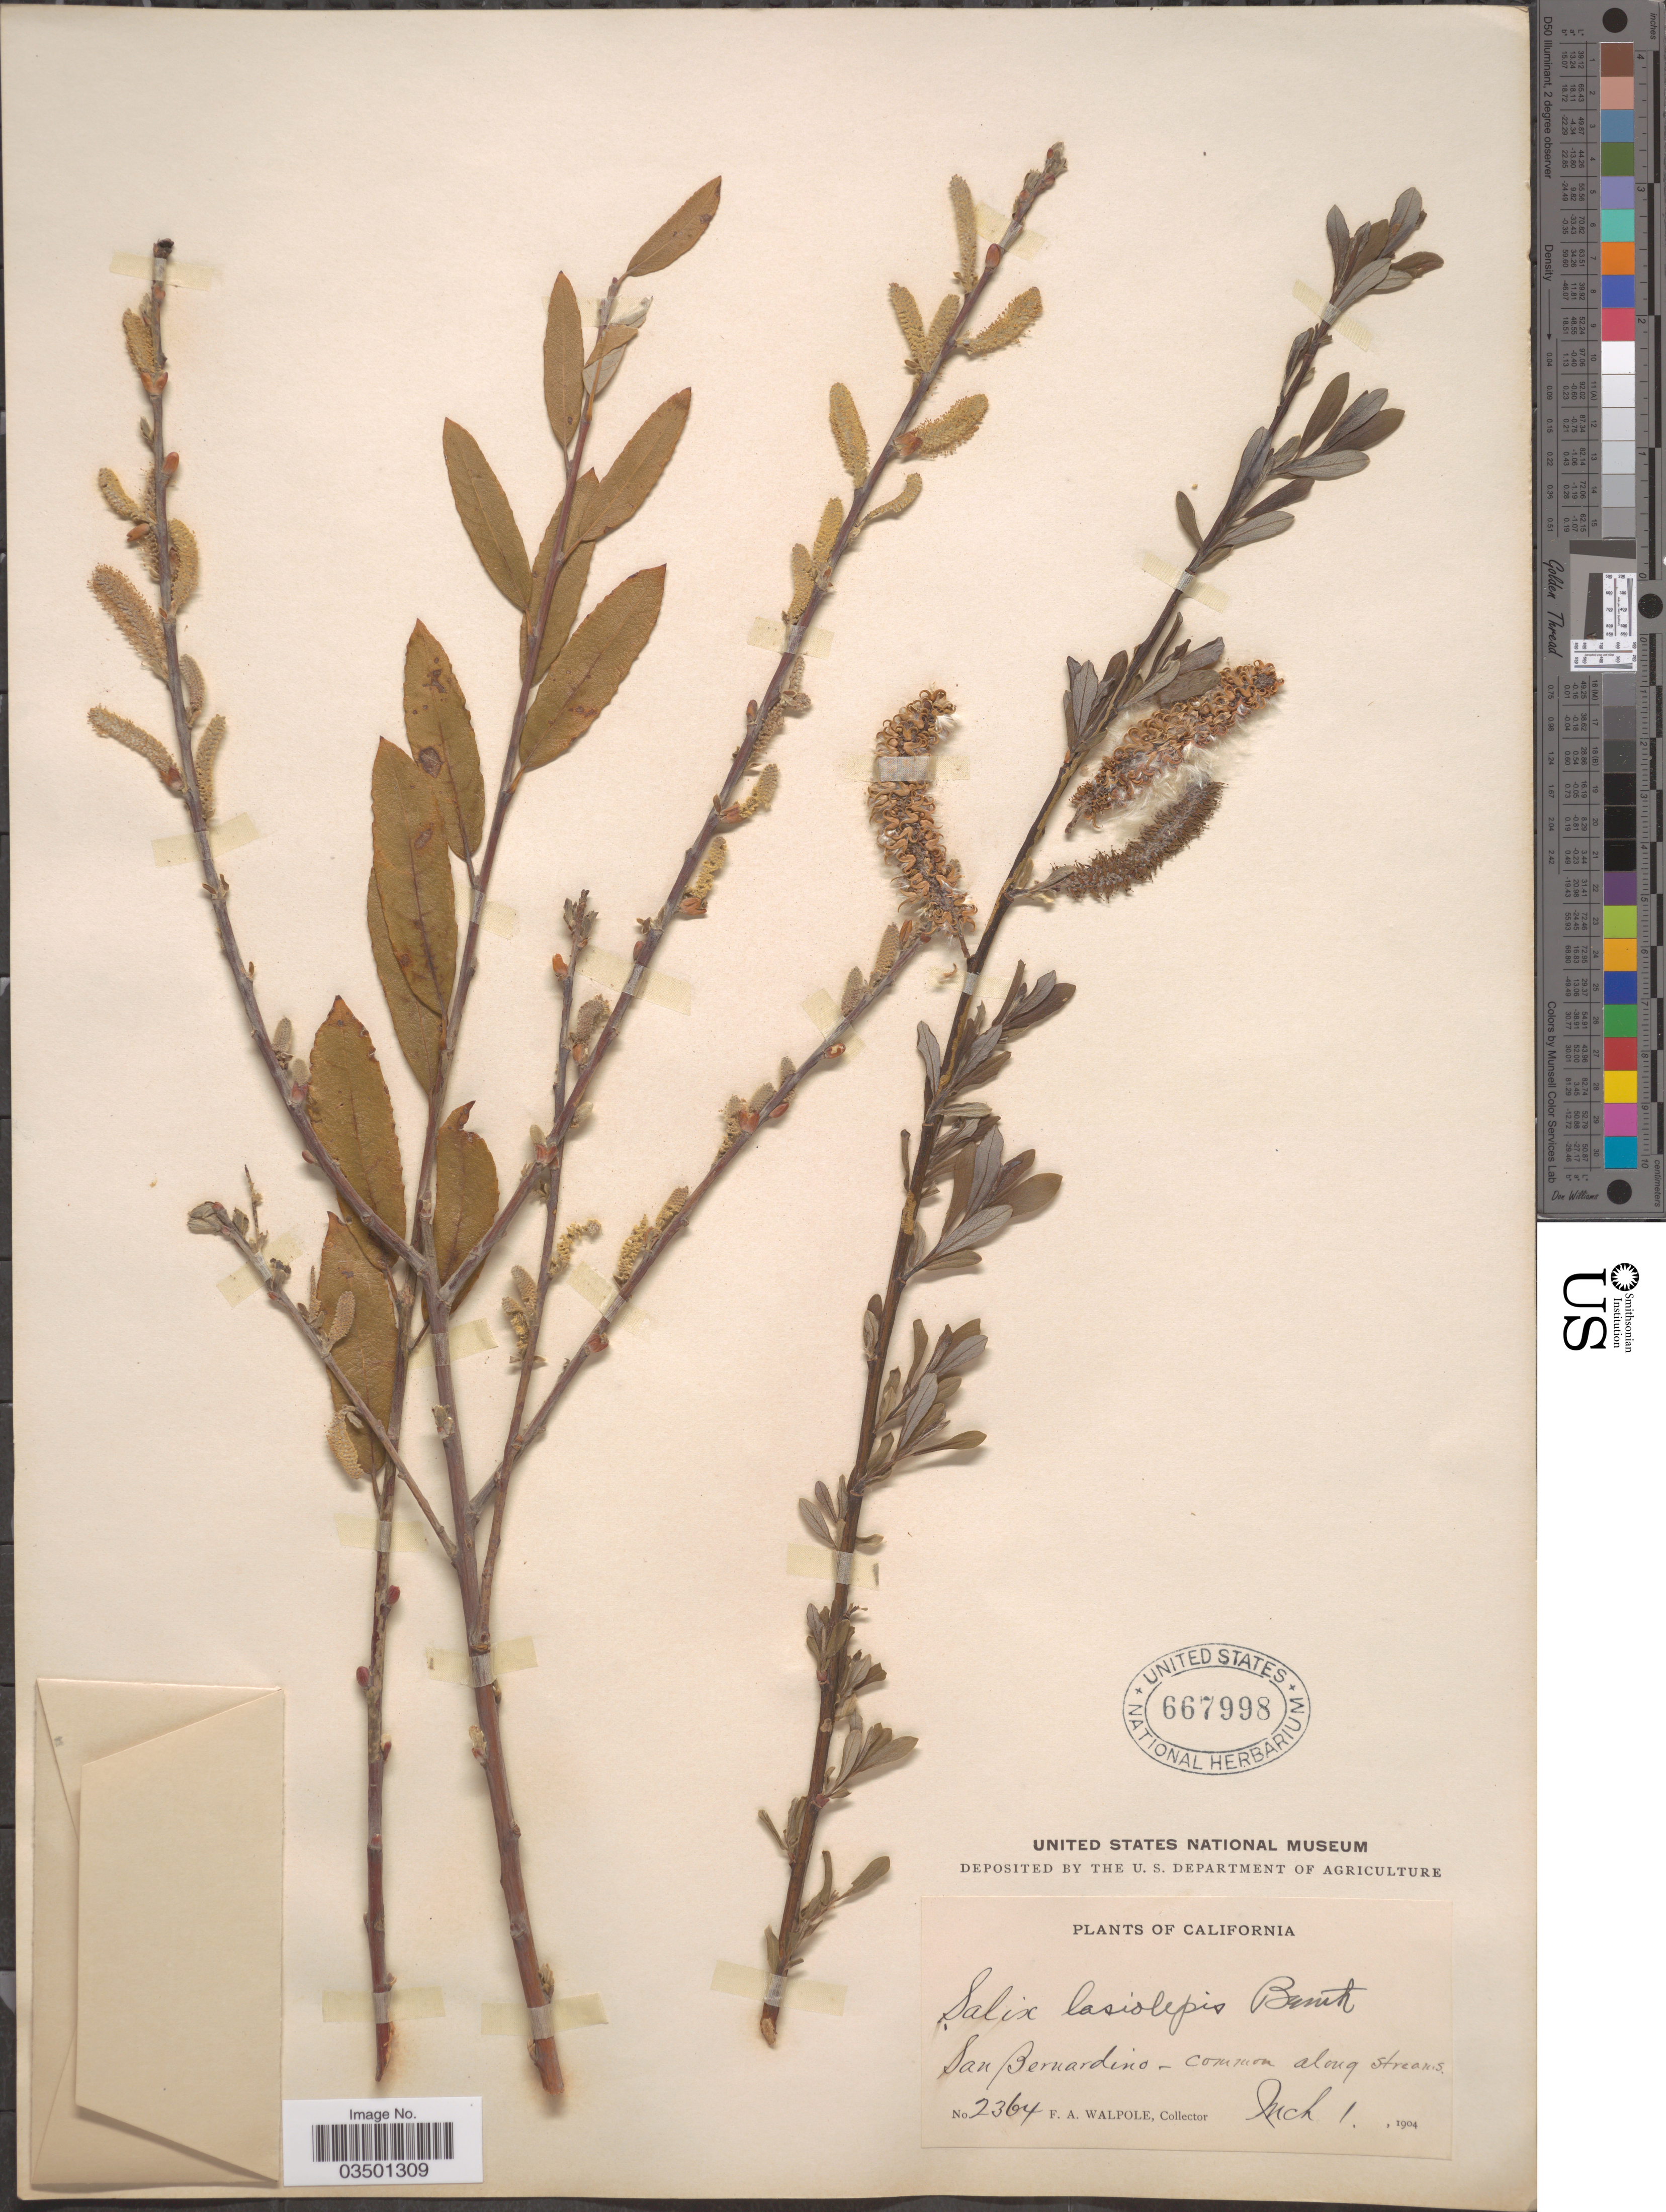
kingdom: Plantae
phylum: Tracheophyta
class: Magnoliopsida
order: Malpighiales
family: Salicaceae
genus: Salix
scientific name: Salix lasiolepis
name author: Benth.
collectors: F. Walpole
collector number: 2364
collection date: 1904-03-01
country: United States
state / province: California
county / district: San Bernardino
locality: San Bernardino.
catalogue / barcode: US 667998